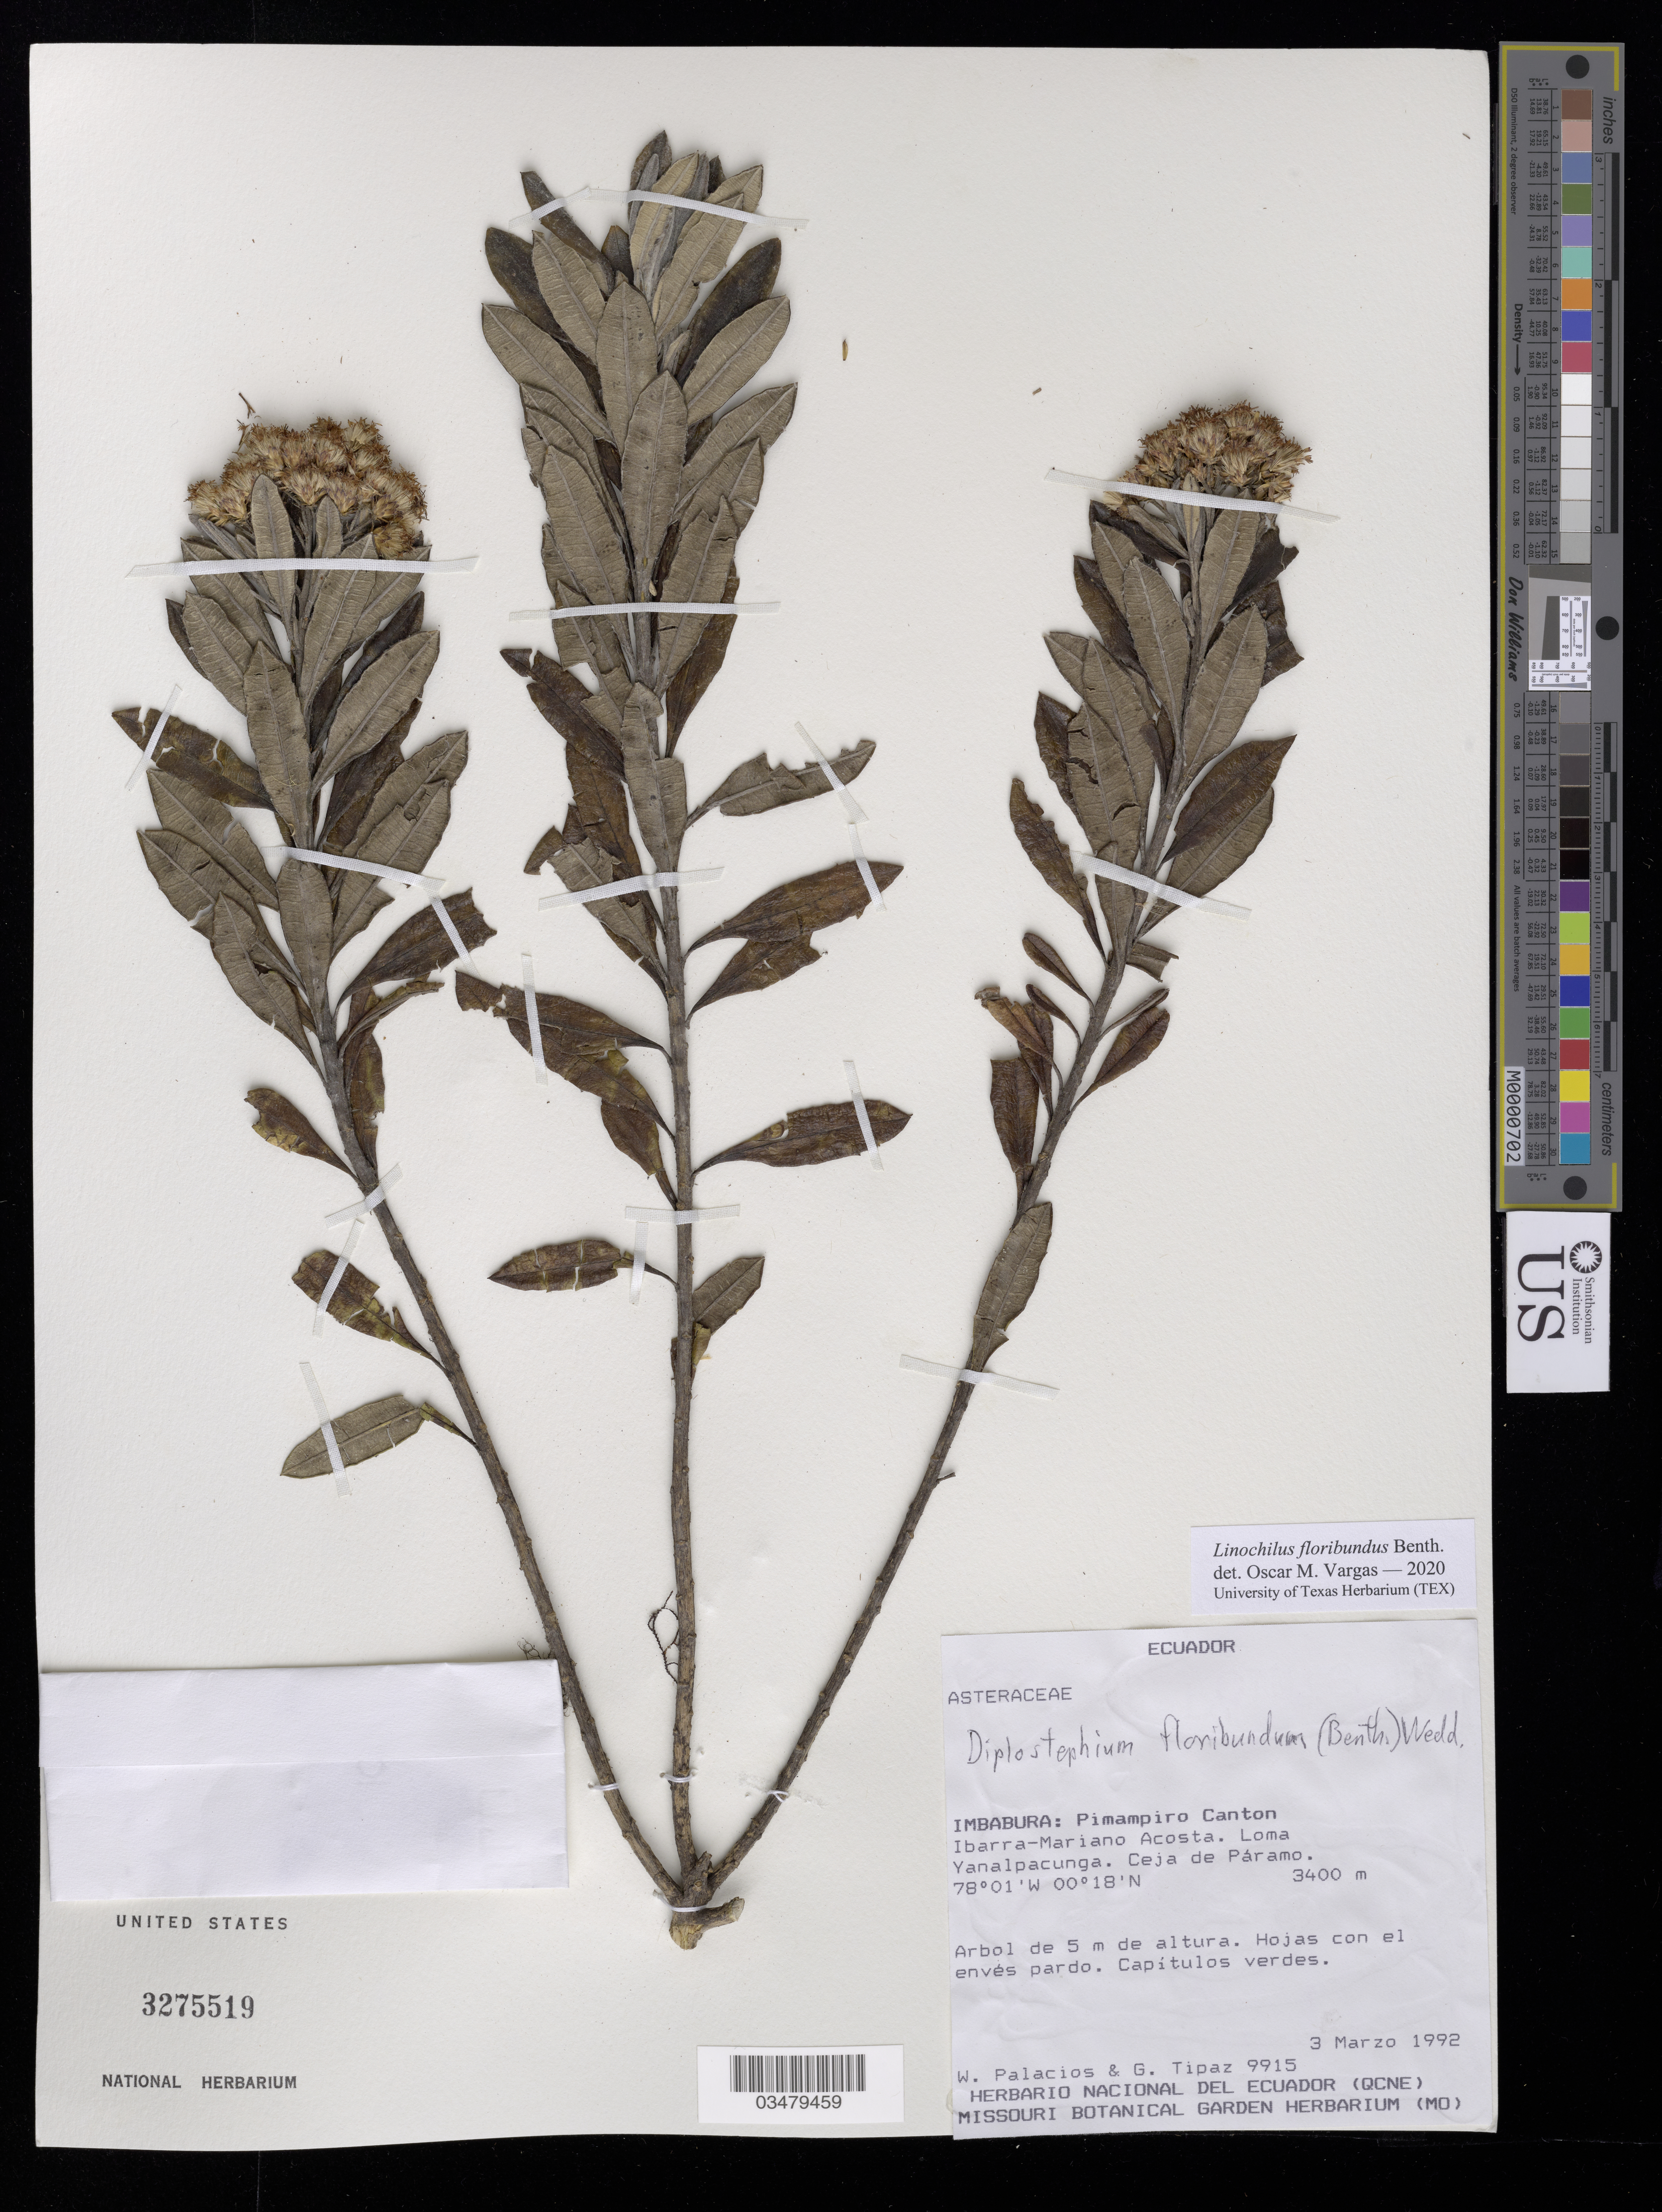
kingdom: Plantae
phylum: Tracheophyta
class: Magnoliopsida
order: Asterales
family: Asteraceae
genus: Linochilus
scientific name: Linochilus floribundus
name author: Benth.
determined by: Vargas, Oscar M.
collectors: W. Palacios & G. Tipaz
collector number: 9915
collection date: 1992-03-03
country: Ecuador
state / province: Imbabura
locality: Pimampiro Canton, Ibarra-Mariano Acosta, Loma Yanalpacunga, Ceja de Paramo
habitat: Ceja de paramo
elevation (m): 3400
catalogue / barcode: US 3275519